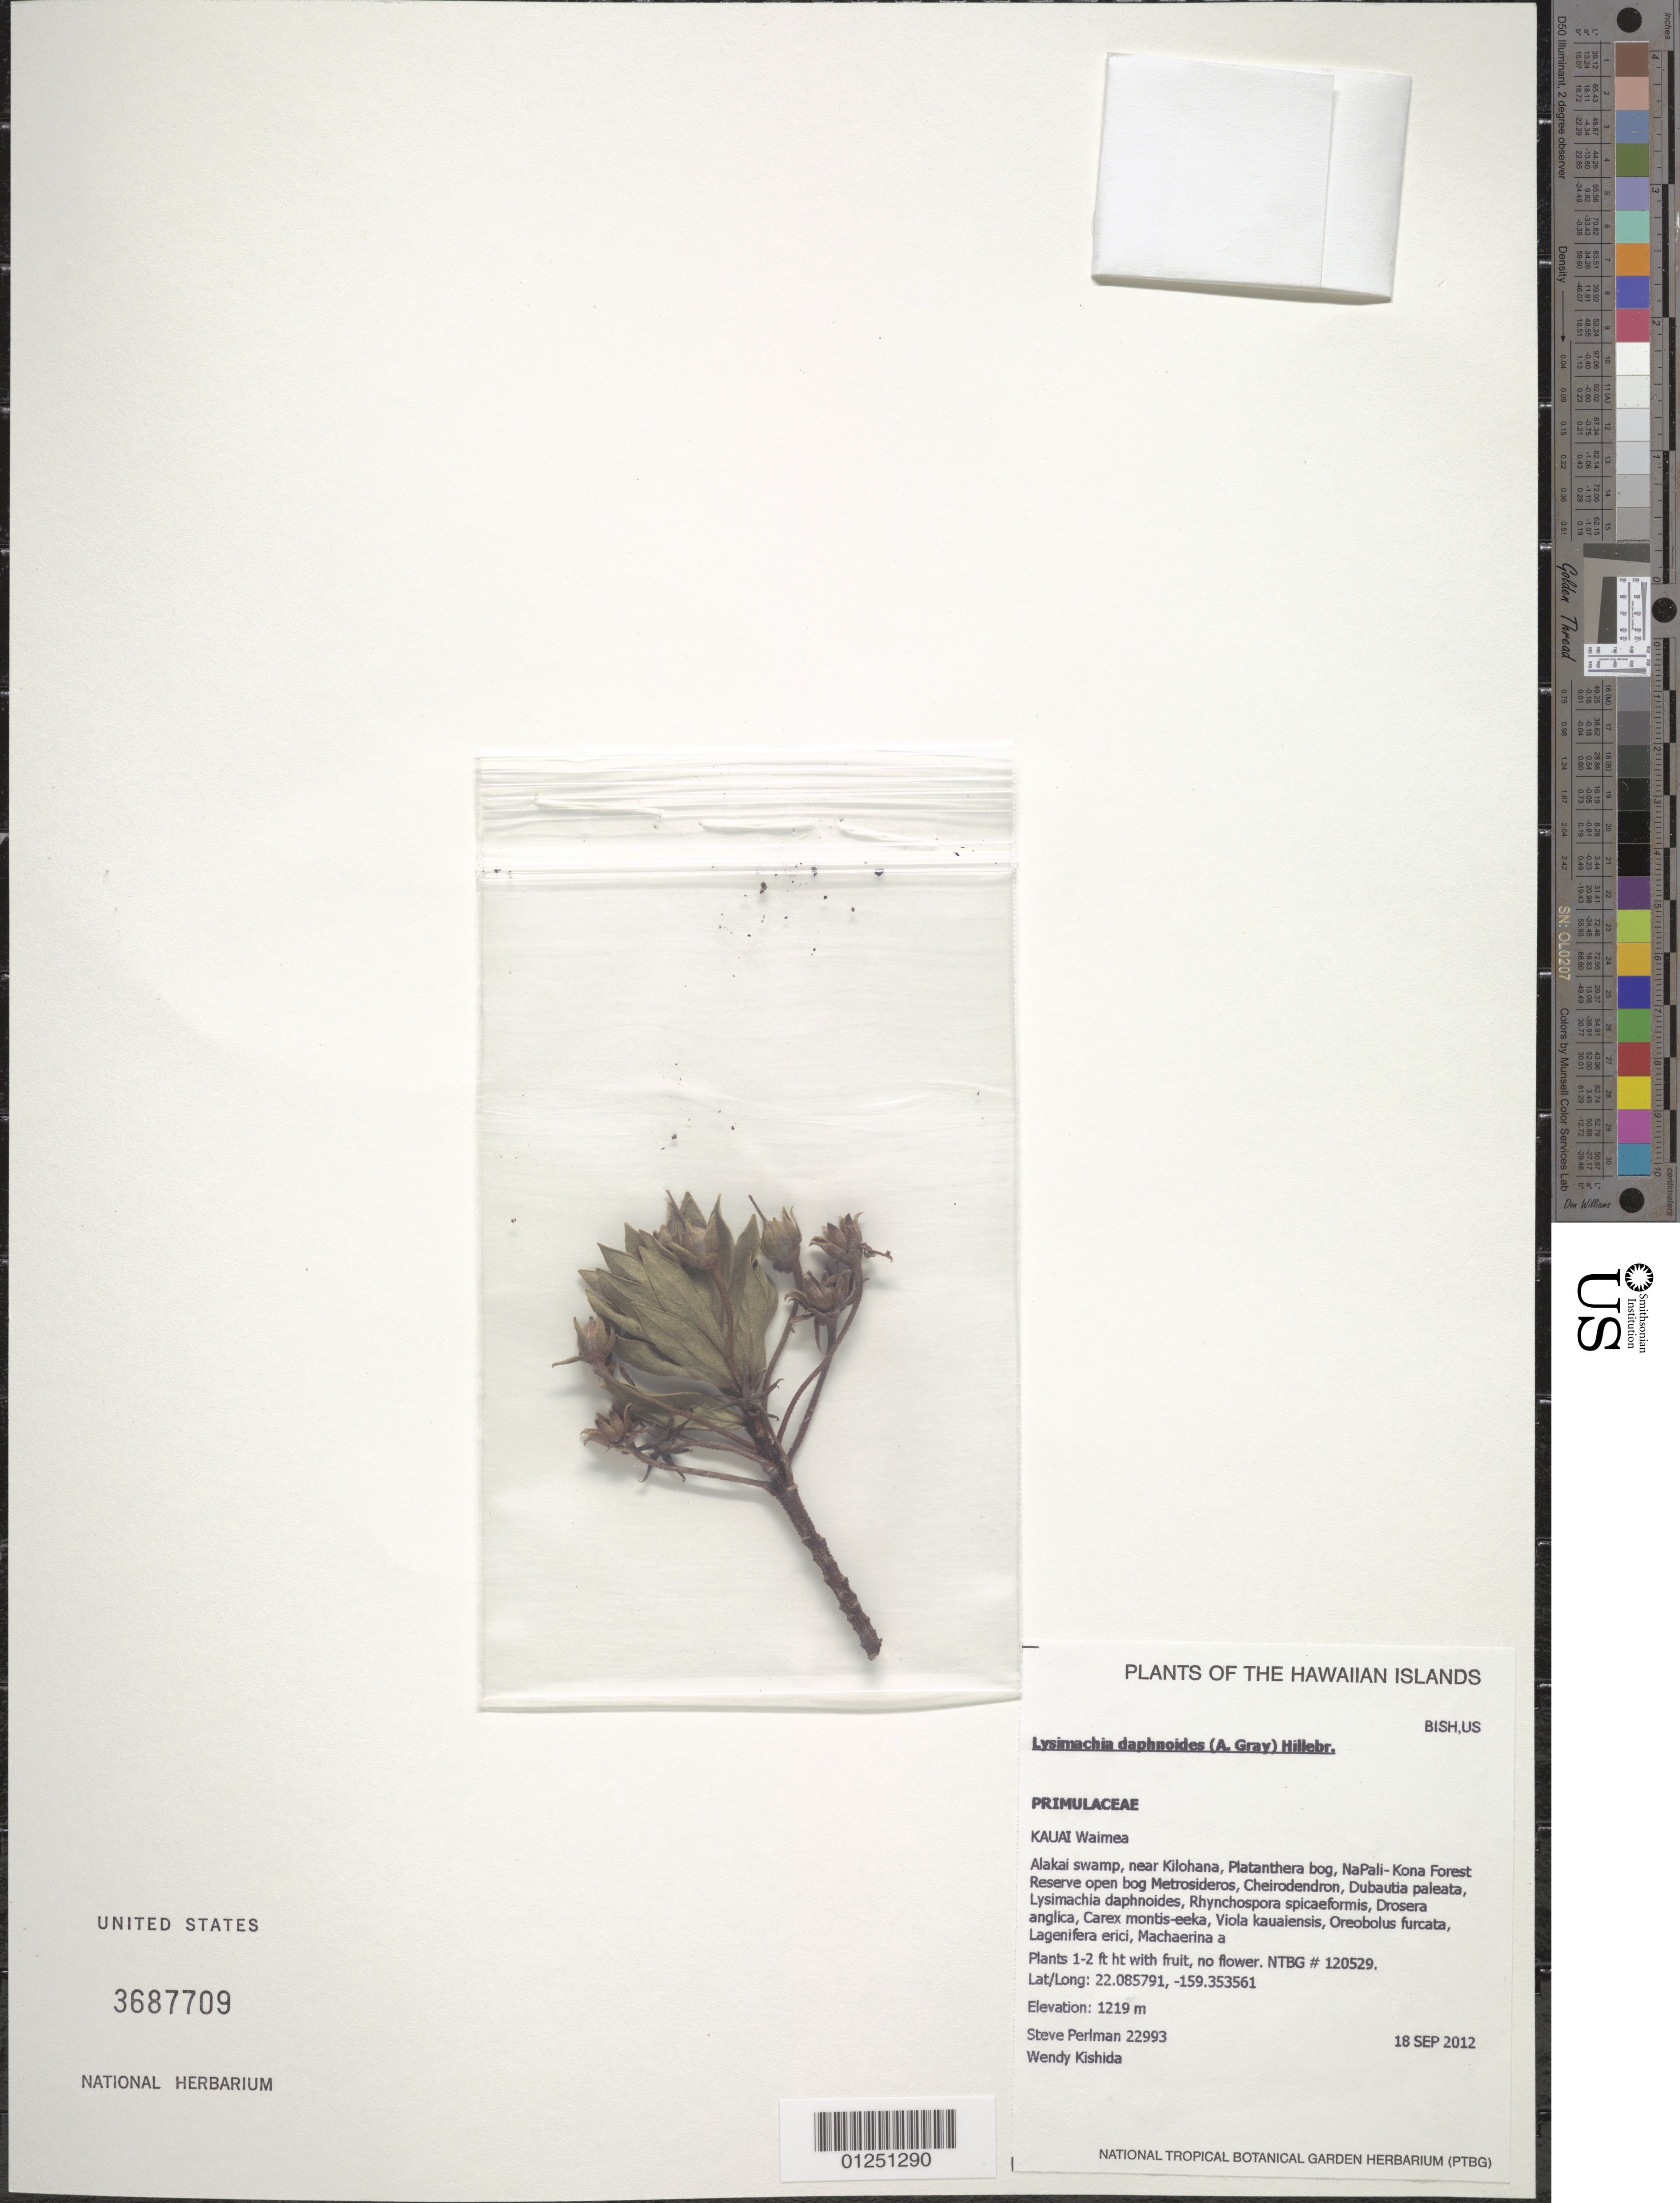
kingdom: Plantae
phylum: Tracheophyta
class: Magnoliopsida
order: Ericales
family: Primulaceae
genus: Lysimachia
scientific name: Lysimachia daphnoides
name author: (A. Gray) Hillebr.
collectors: S. P. Perlman & W. Kishida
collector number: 22993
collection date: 2012-09-18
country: United States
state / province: Hawaii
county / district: Kauai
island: Kaua'i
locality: Waimea District, Alakai swamp, near Kilohana, Platanthera bog, NaPali-Kona Forest Reserve.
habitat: Open bog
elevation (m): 1219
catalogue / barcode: US 3687709